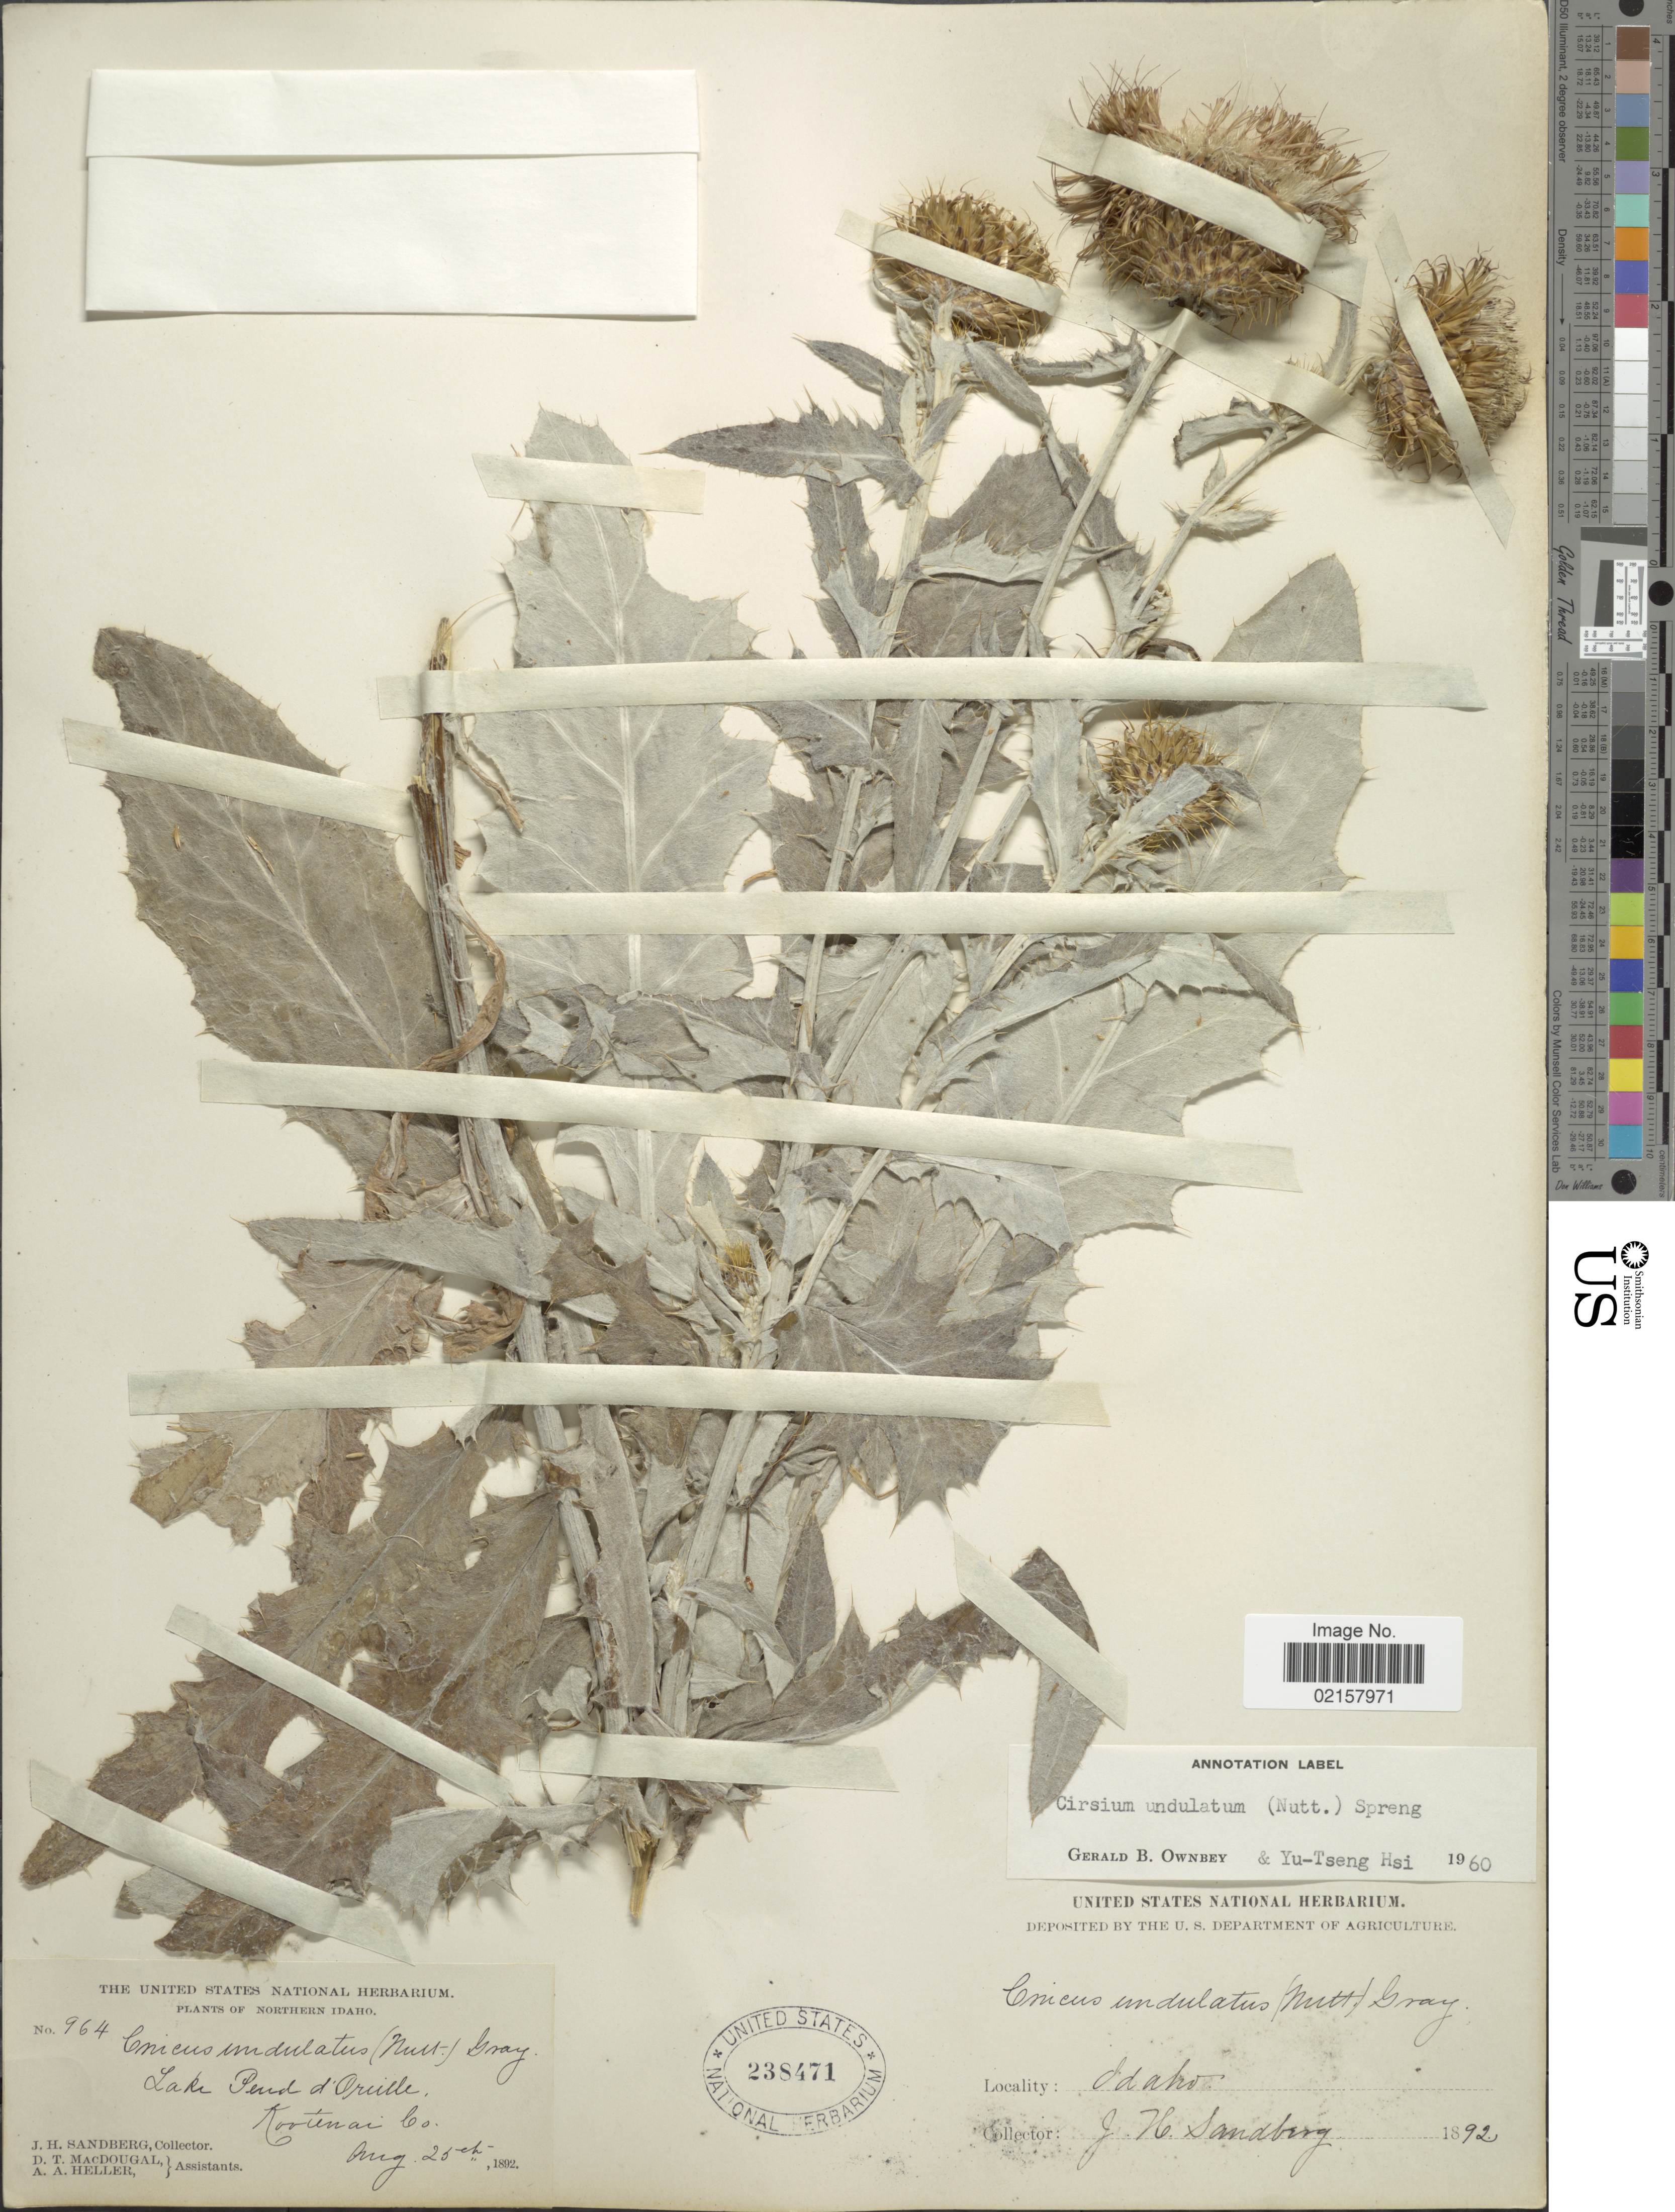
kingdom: Plantae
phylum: Tracheophyta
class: Magnoliopsida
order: Asterales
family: Asteraceae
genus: Cirsium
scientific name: Cirsium undulatum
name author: (Nutt.) Spreng.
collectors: J. H. Sandberg, D. T. MacDougal & A. A. Heller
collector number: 964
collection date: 1892-08-25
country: United States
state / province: Idaho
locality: Northern Idaho, lake Pend d'Orielle, Kortenai Co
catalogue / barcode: US 238471